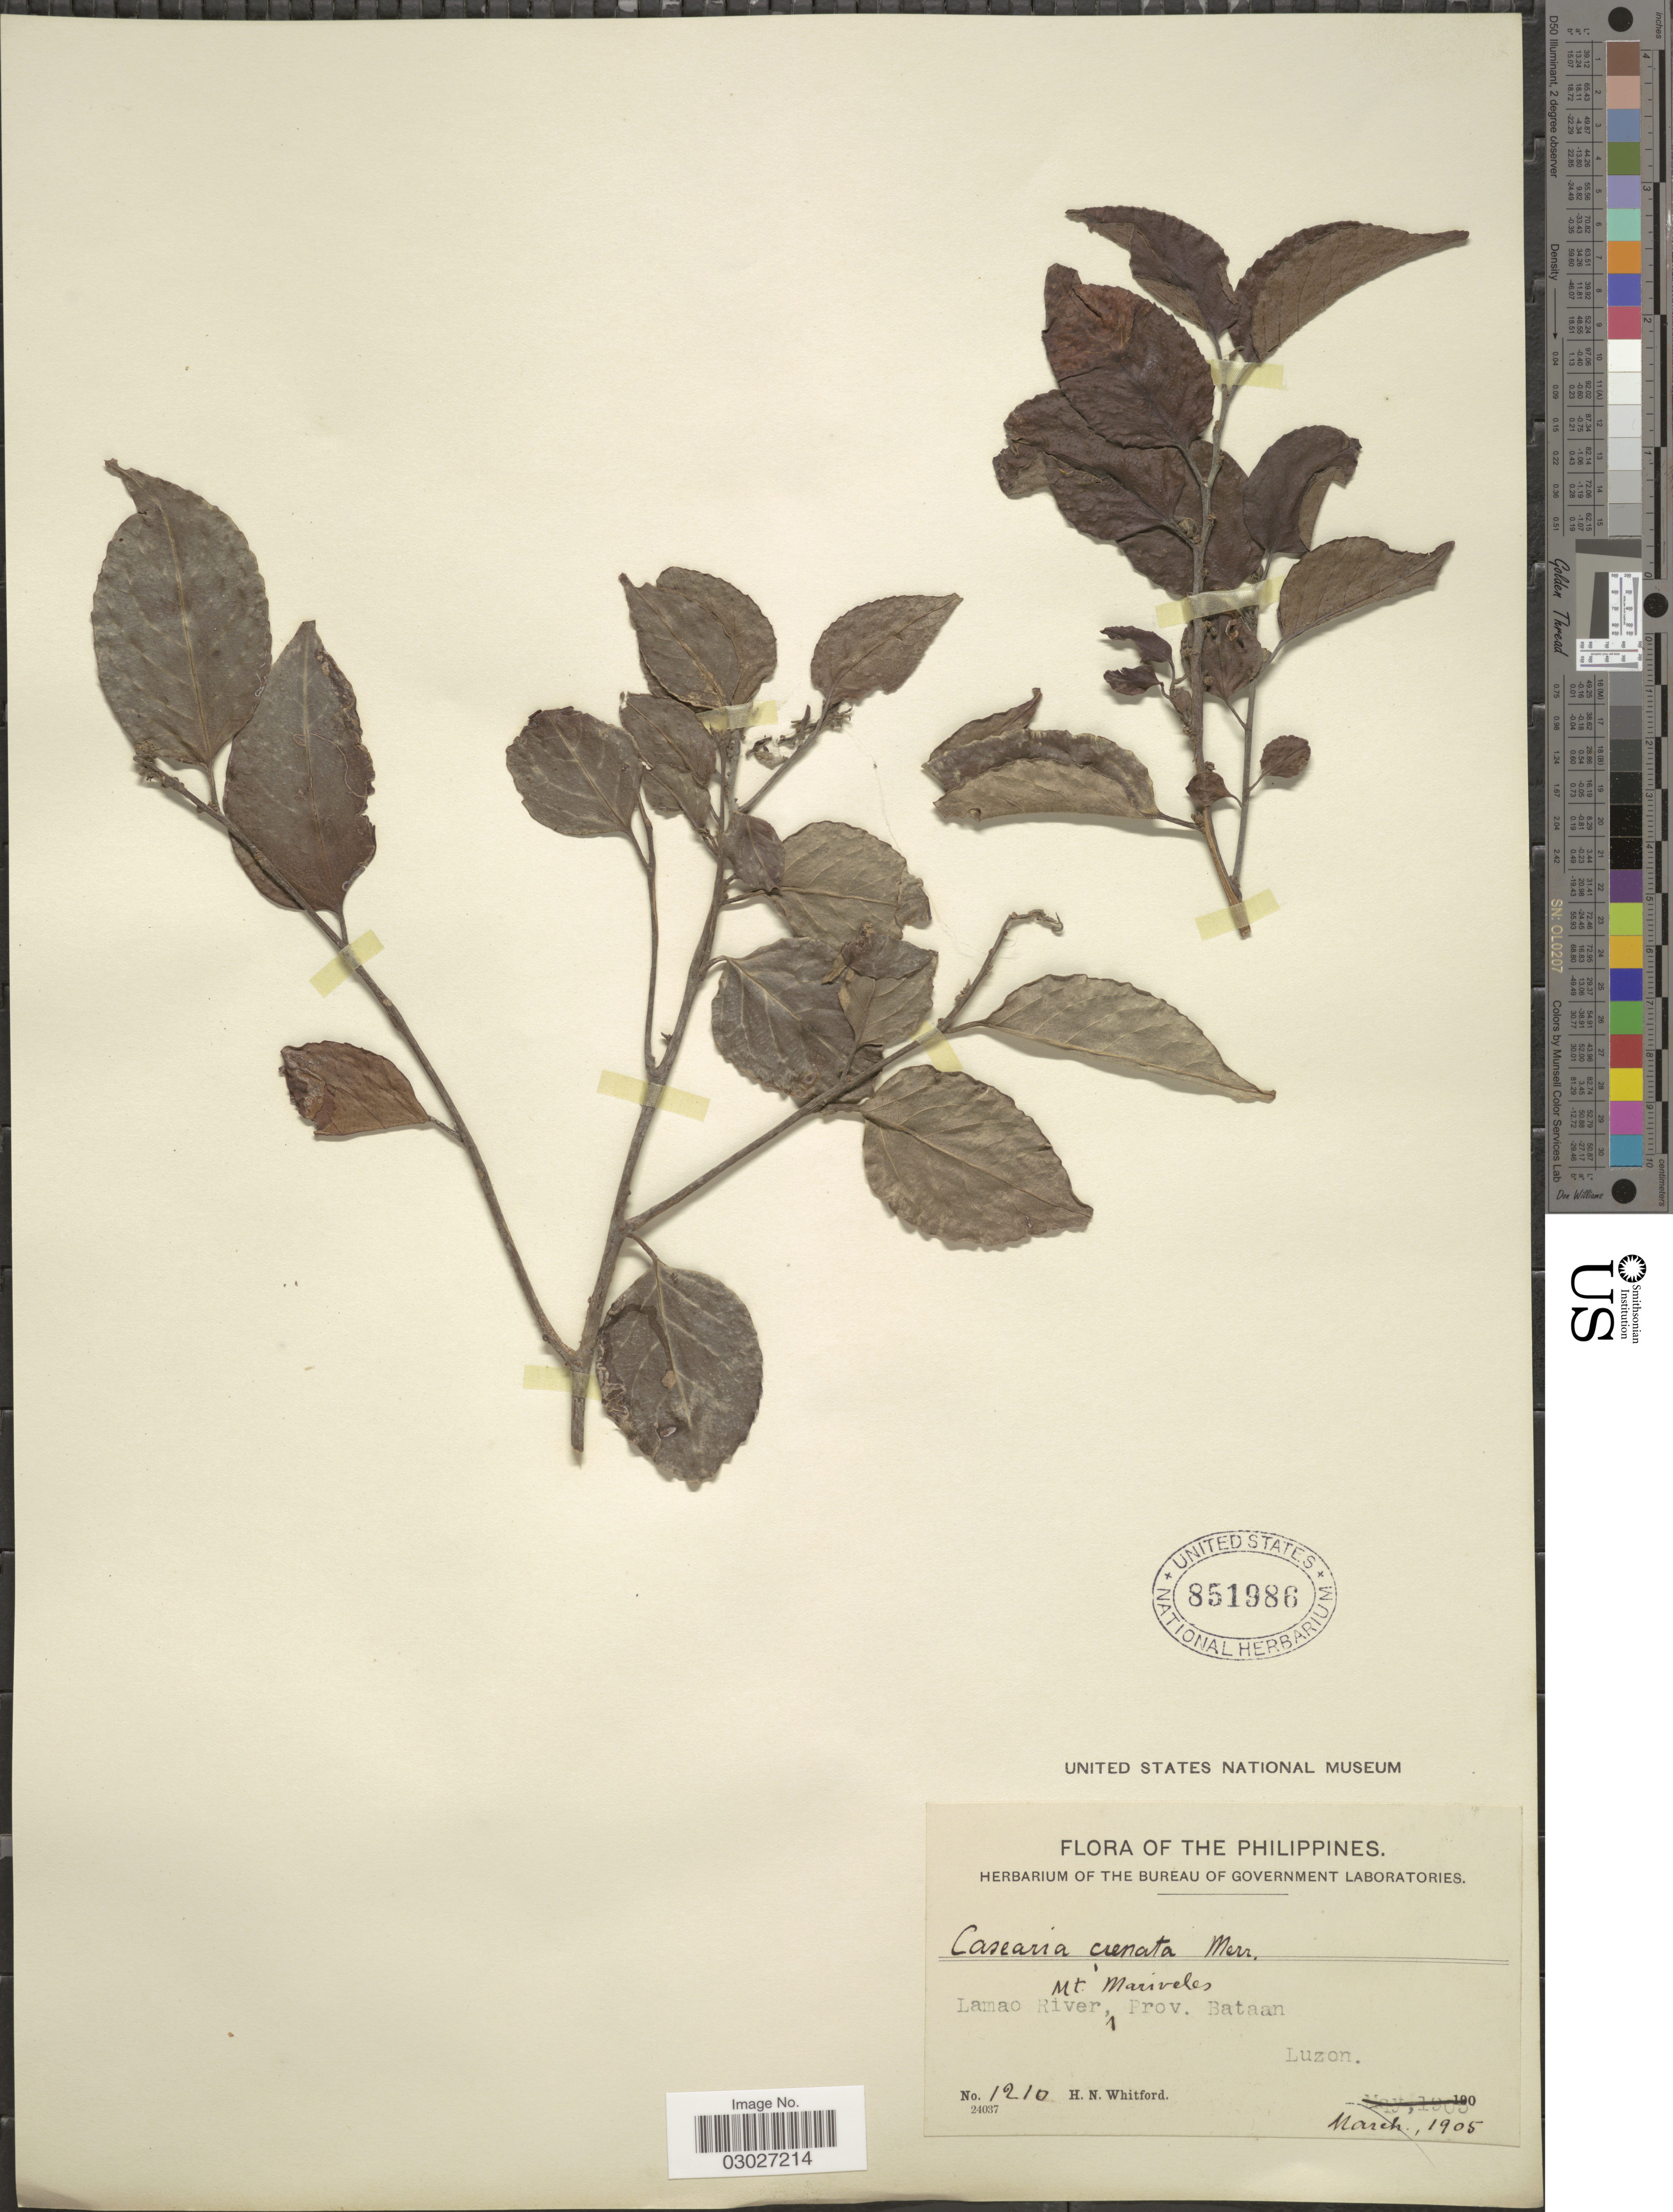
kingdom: Plantae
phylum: Tracheophyta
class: Magnoliopsida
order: Malpighiales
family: Salicaceae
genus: Casearia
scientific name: Casearia crenata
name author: Merr.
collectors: H. N. Whitford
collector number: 1210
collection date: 1905-03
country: Philippines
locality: Mt. Mariveles, Lamao River, Prov. Bataan, Luzon.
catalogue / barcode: US 851986